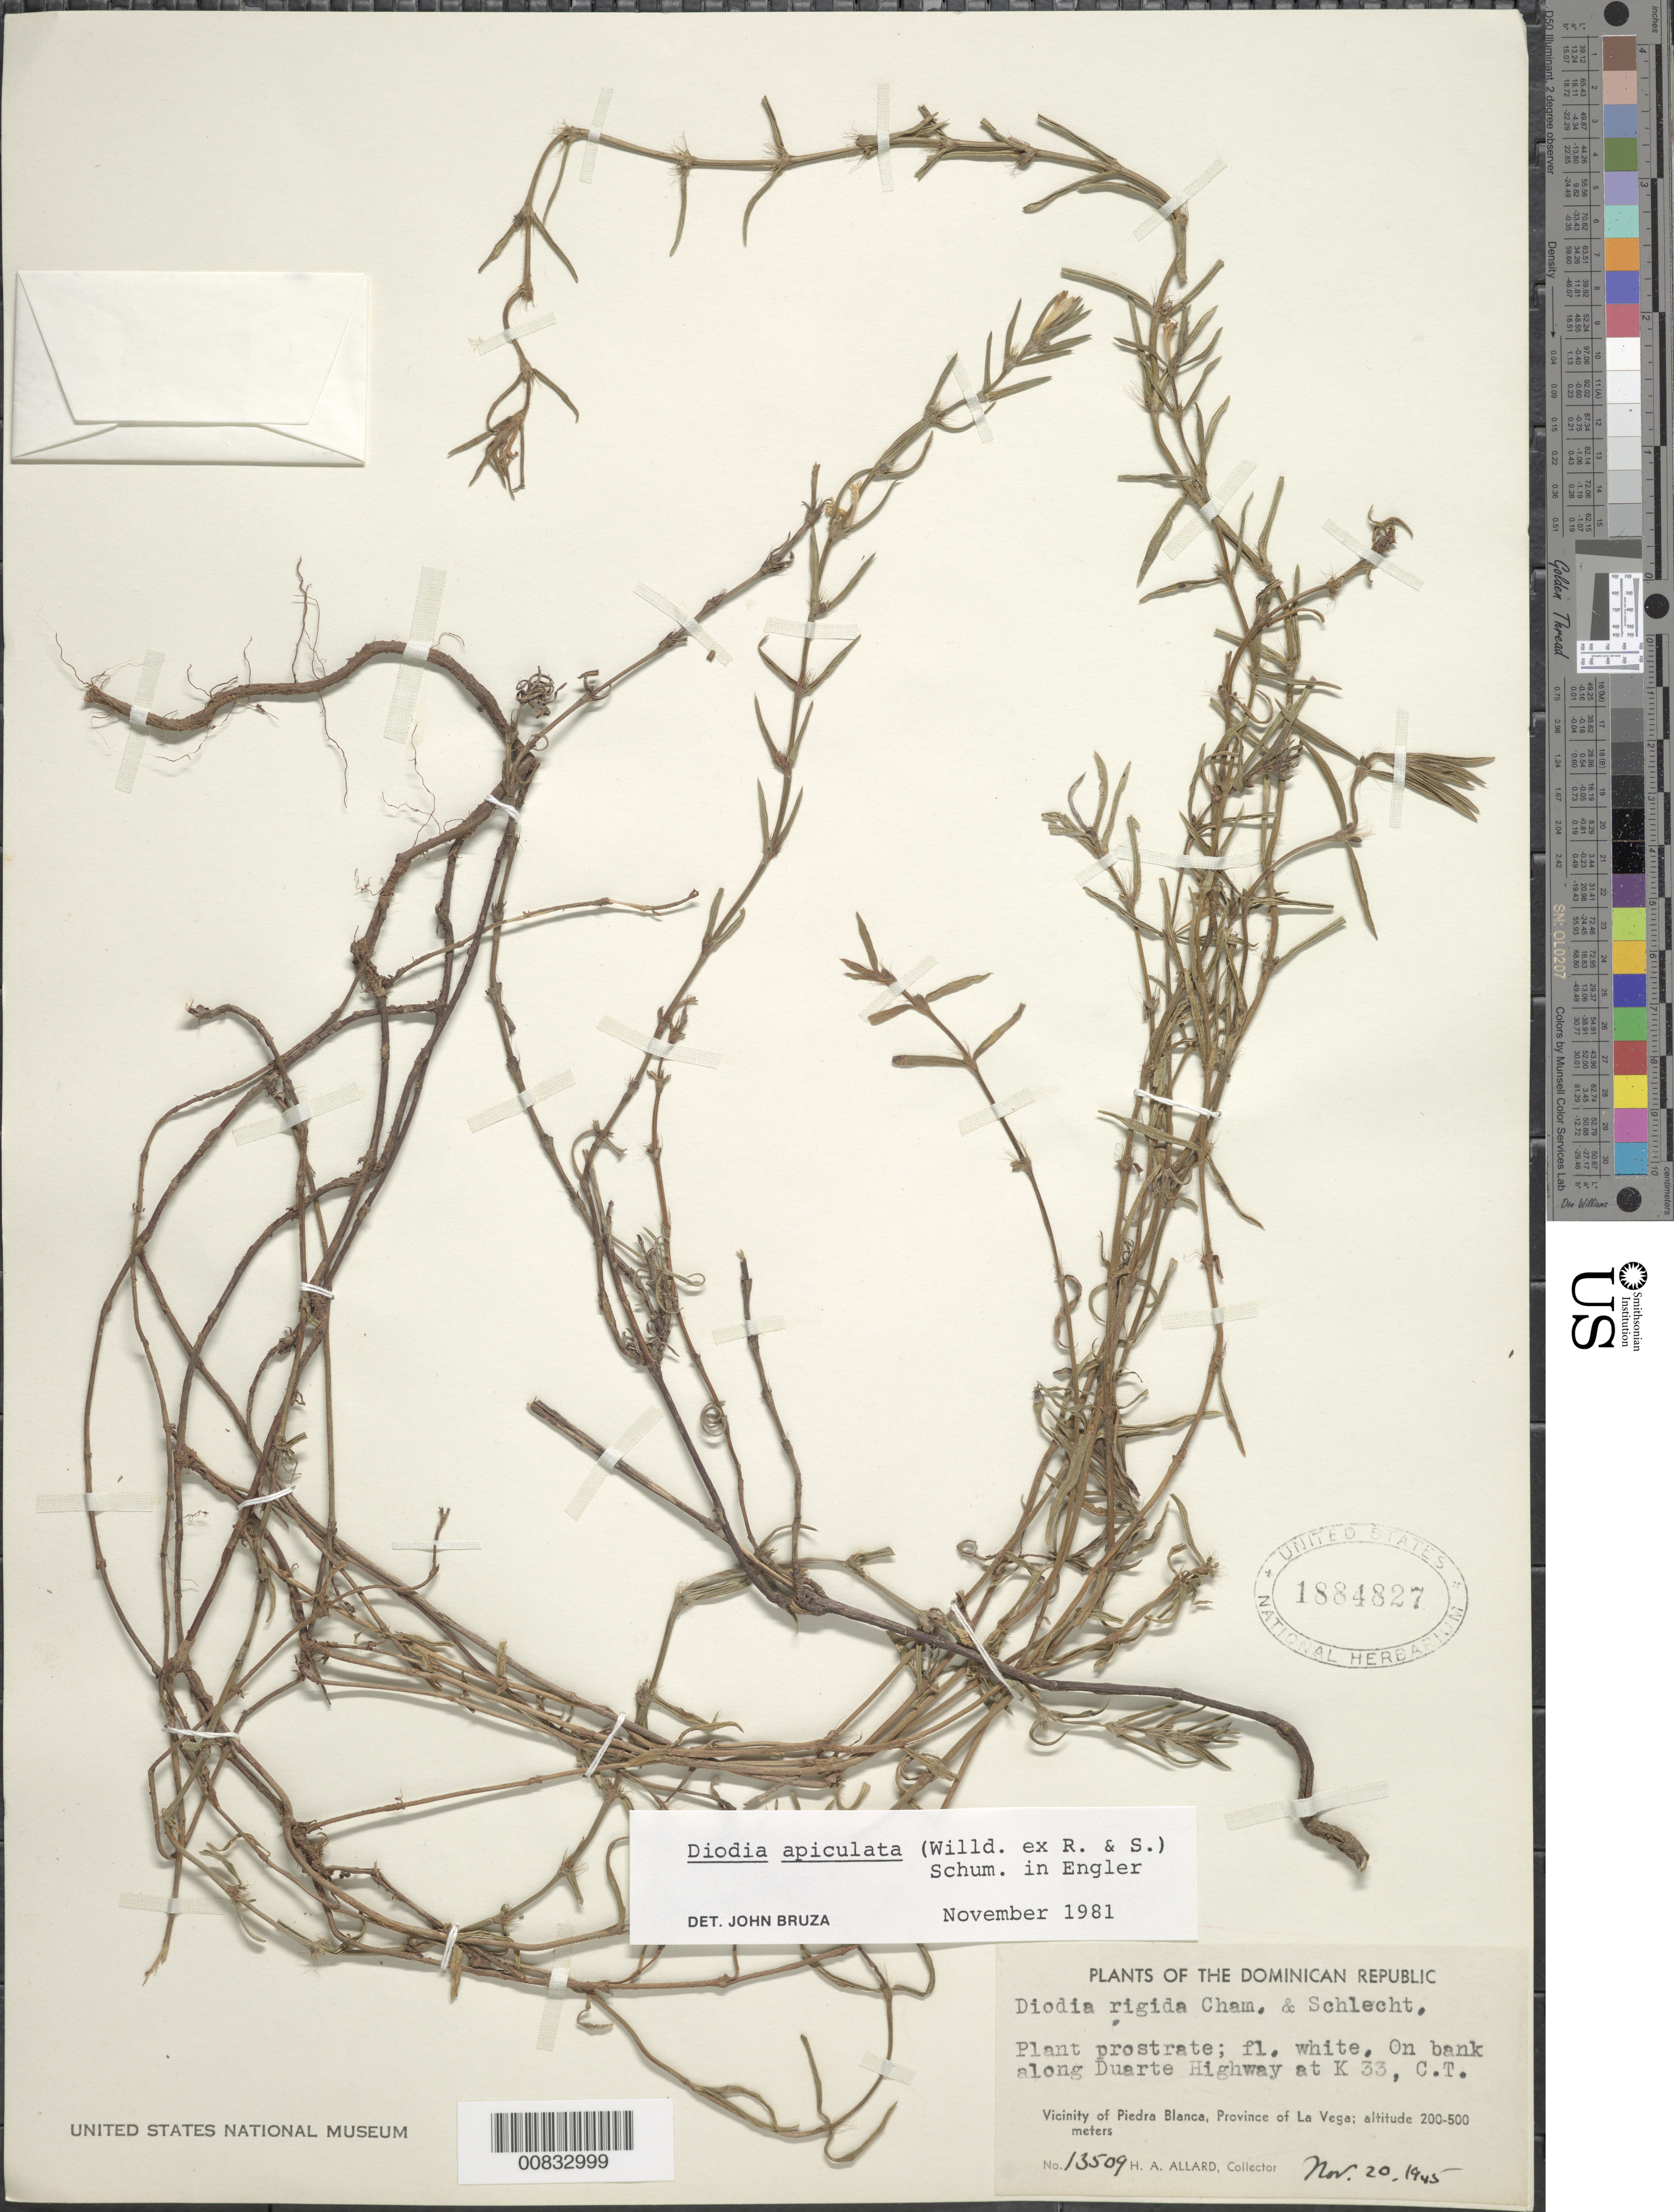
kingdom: Plantae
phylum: Tracheophyta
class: Magnoliopsida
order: Gentianales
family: Rubiaceae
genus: Diodella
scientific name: Diodella apiculata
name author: (Willd. ex Roem. & Schult.) Delprete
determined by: Bruza, J.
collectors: H. A. Allard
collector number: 13509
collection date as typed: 20 Nov 1945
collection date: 1945-11-20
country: Dominican Republic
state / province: La Vega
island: Hispaniola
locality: Vicinity of Piedra Blanca, along Duarte Highway at k 33, CT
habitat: On bank along highway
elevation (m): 200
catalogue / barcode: US 1884827